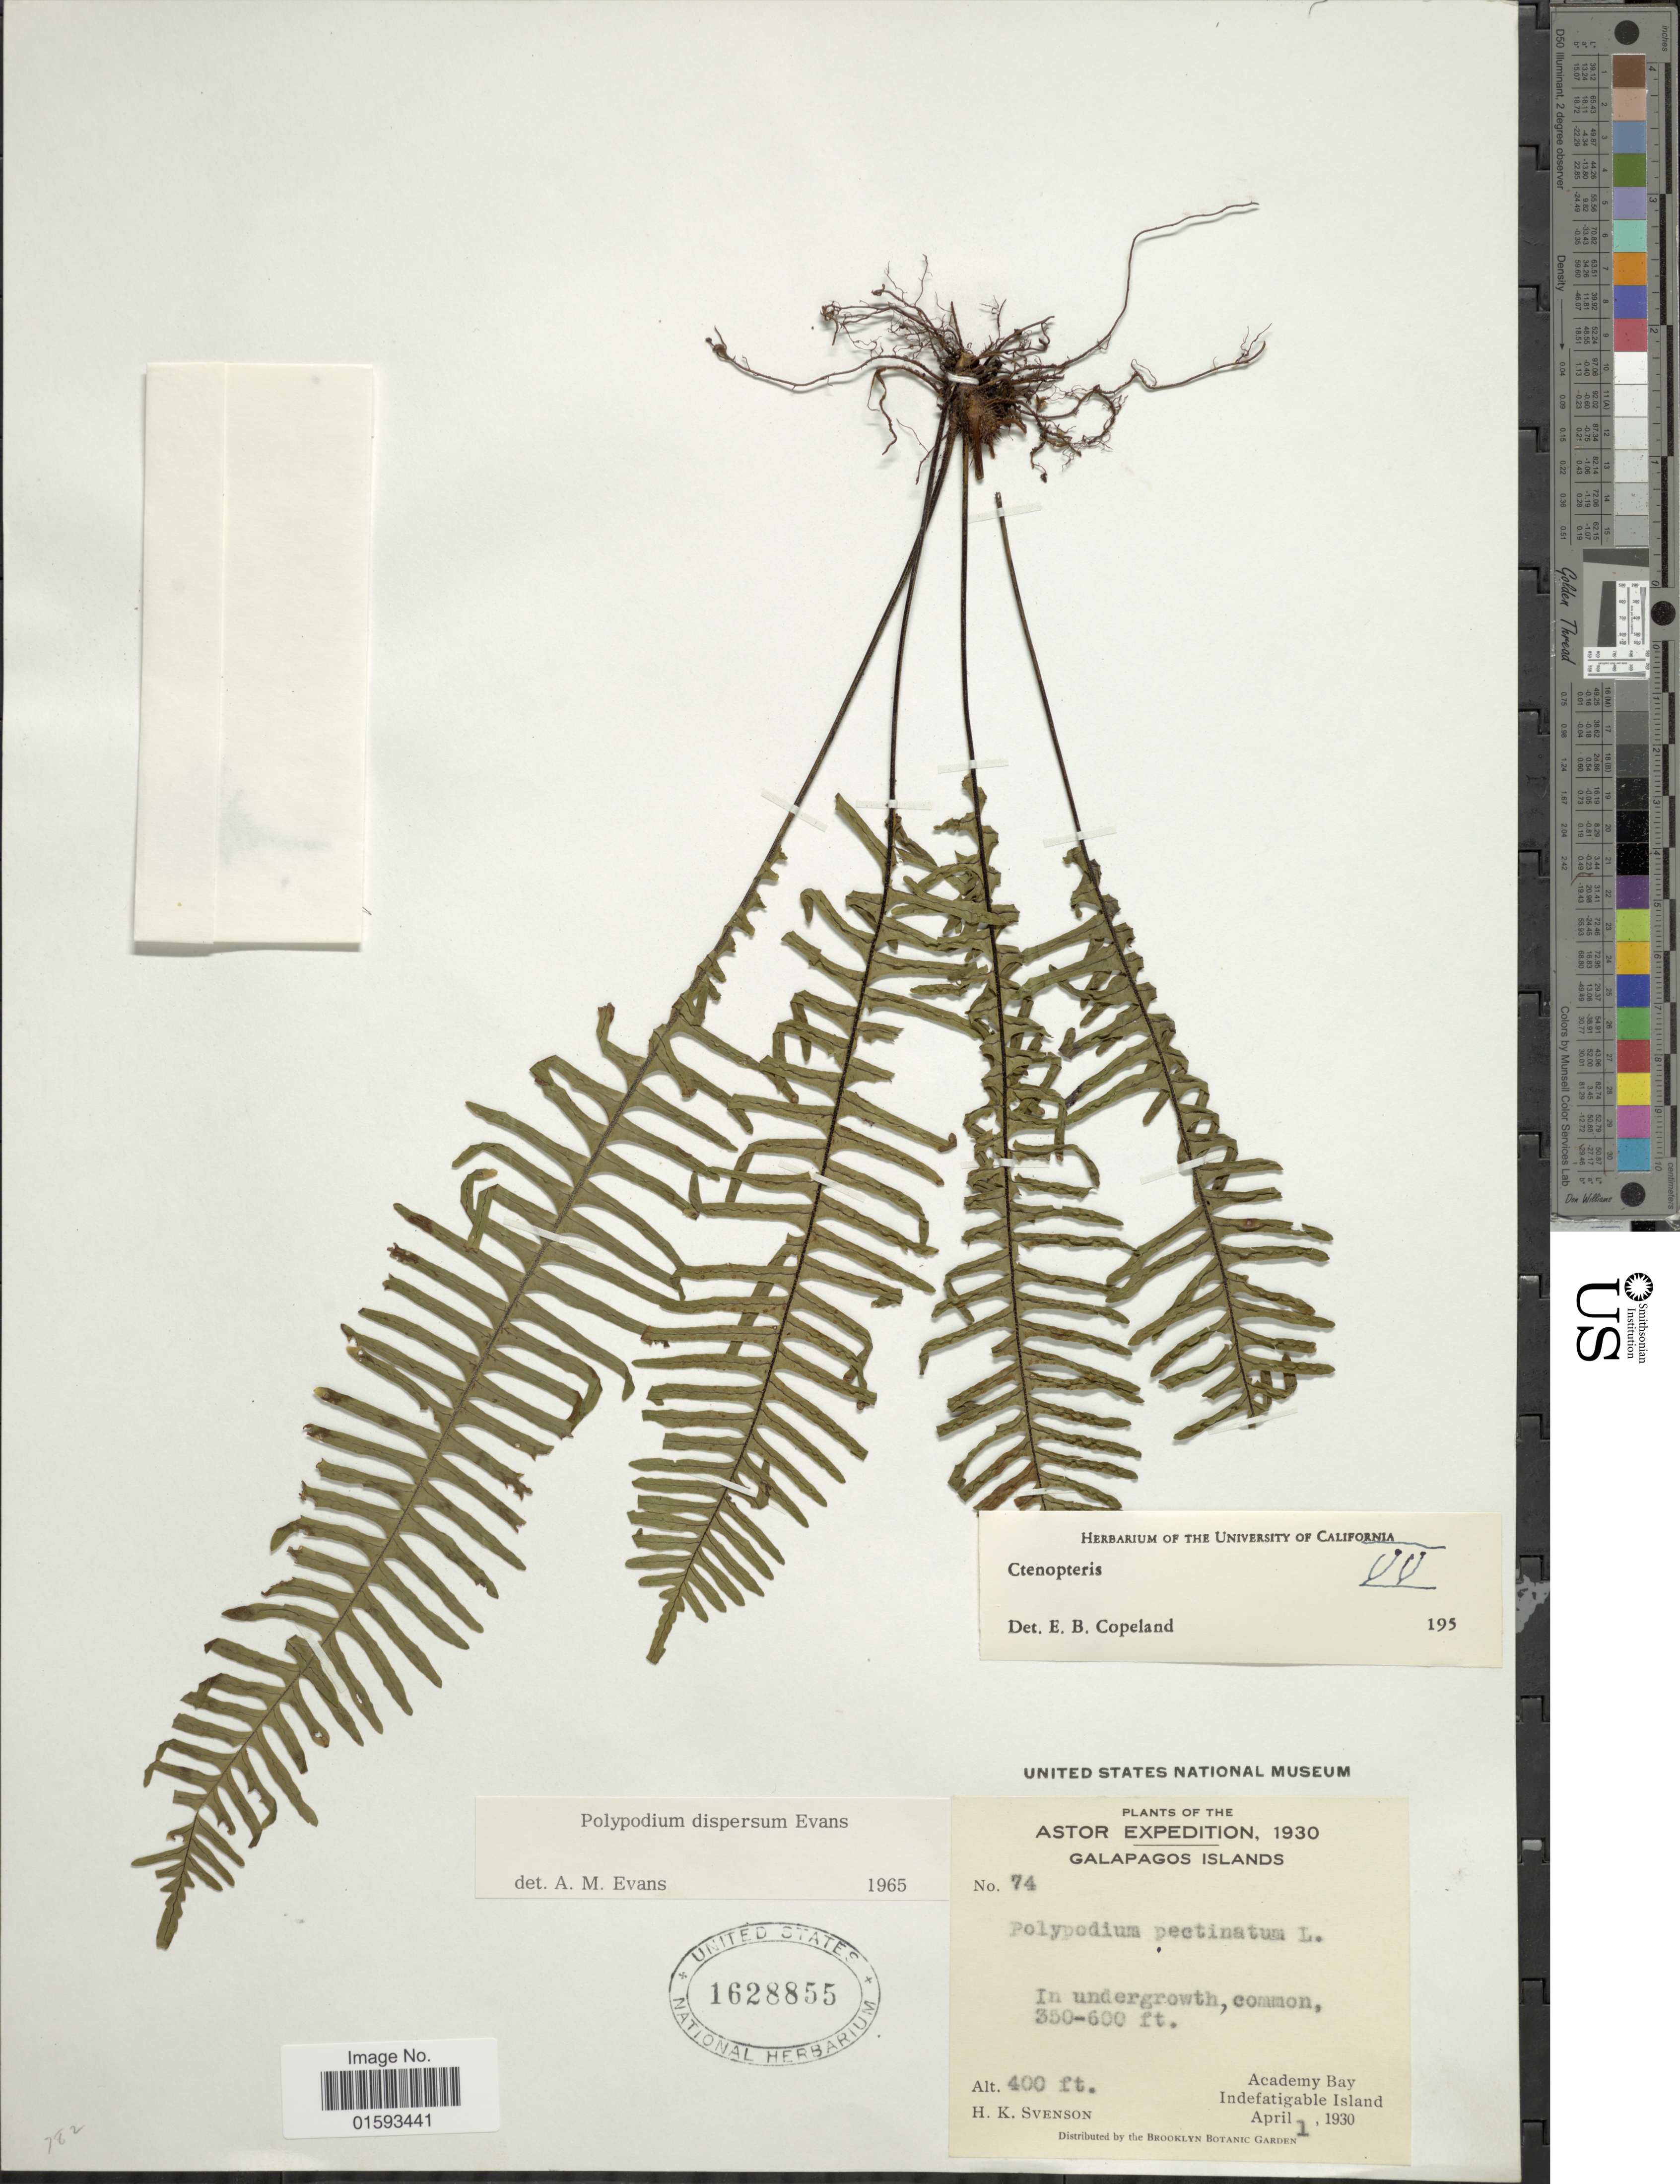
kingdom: Plantae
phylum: Tracheophyta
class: Polypodiopsida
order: Polypodiales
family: Polypodiaceae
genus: Pecluma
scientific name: Pecluma dispersa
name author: (A.M. Evans) M.G. Price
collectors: H. K. Svenson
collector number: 74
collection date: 1930-04-01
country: Ecuador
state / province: Colón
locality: Galapagos Islands, Academy Bay, Indefatigable Island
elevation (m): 122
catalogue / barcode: US 1628855